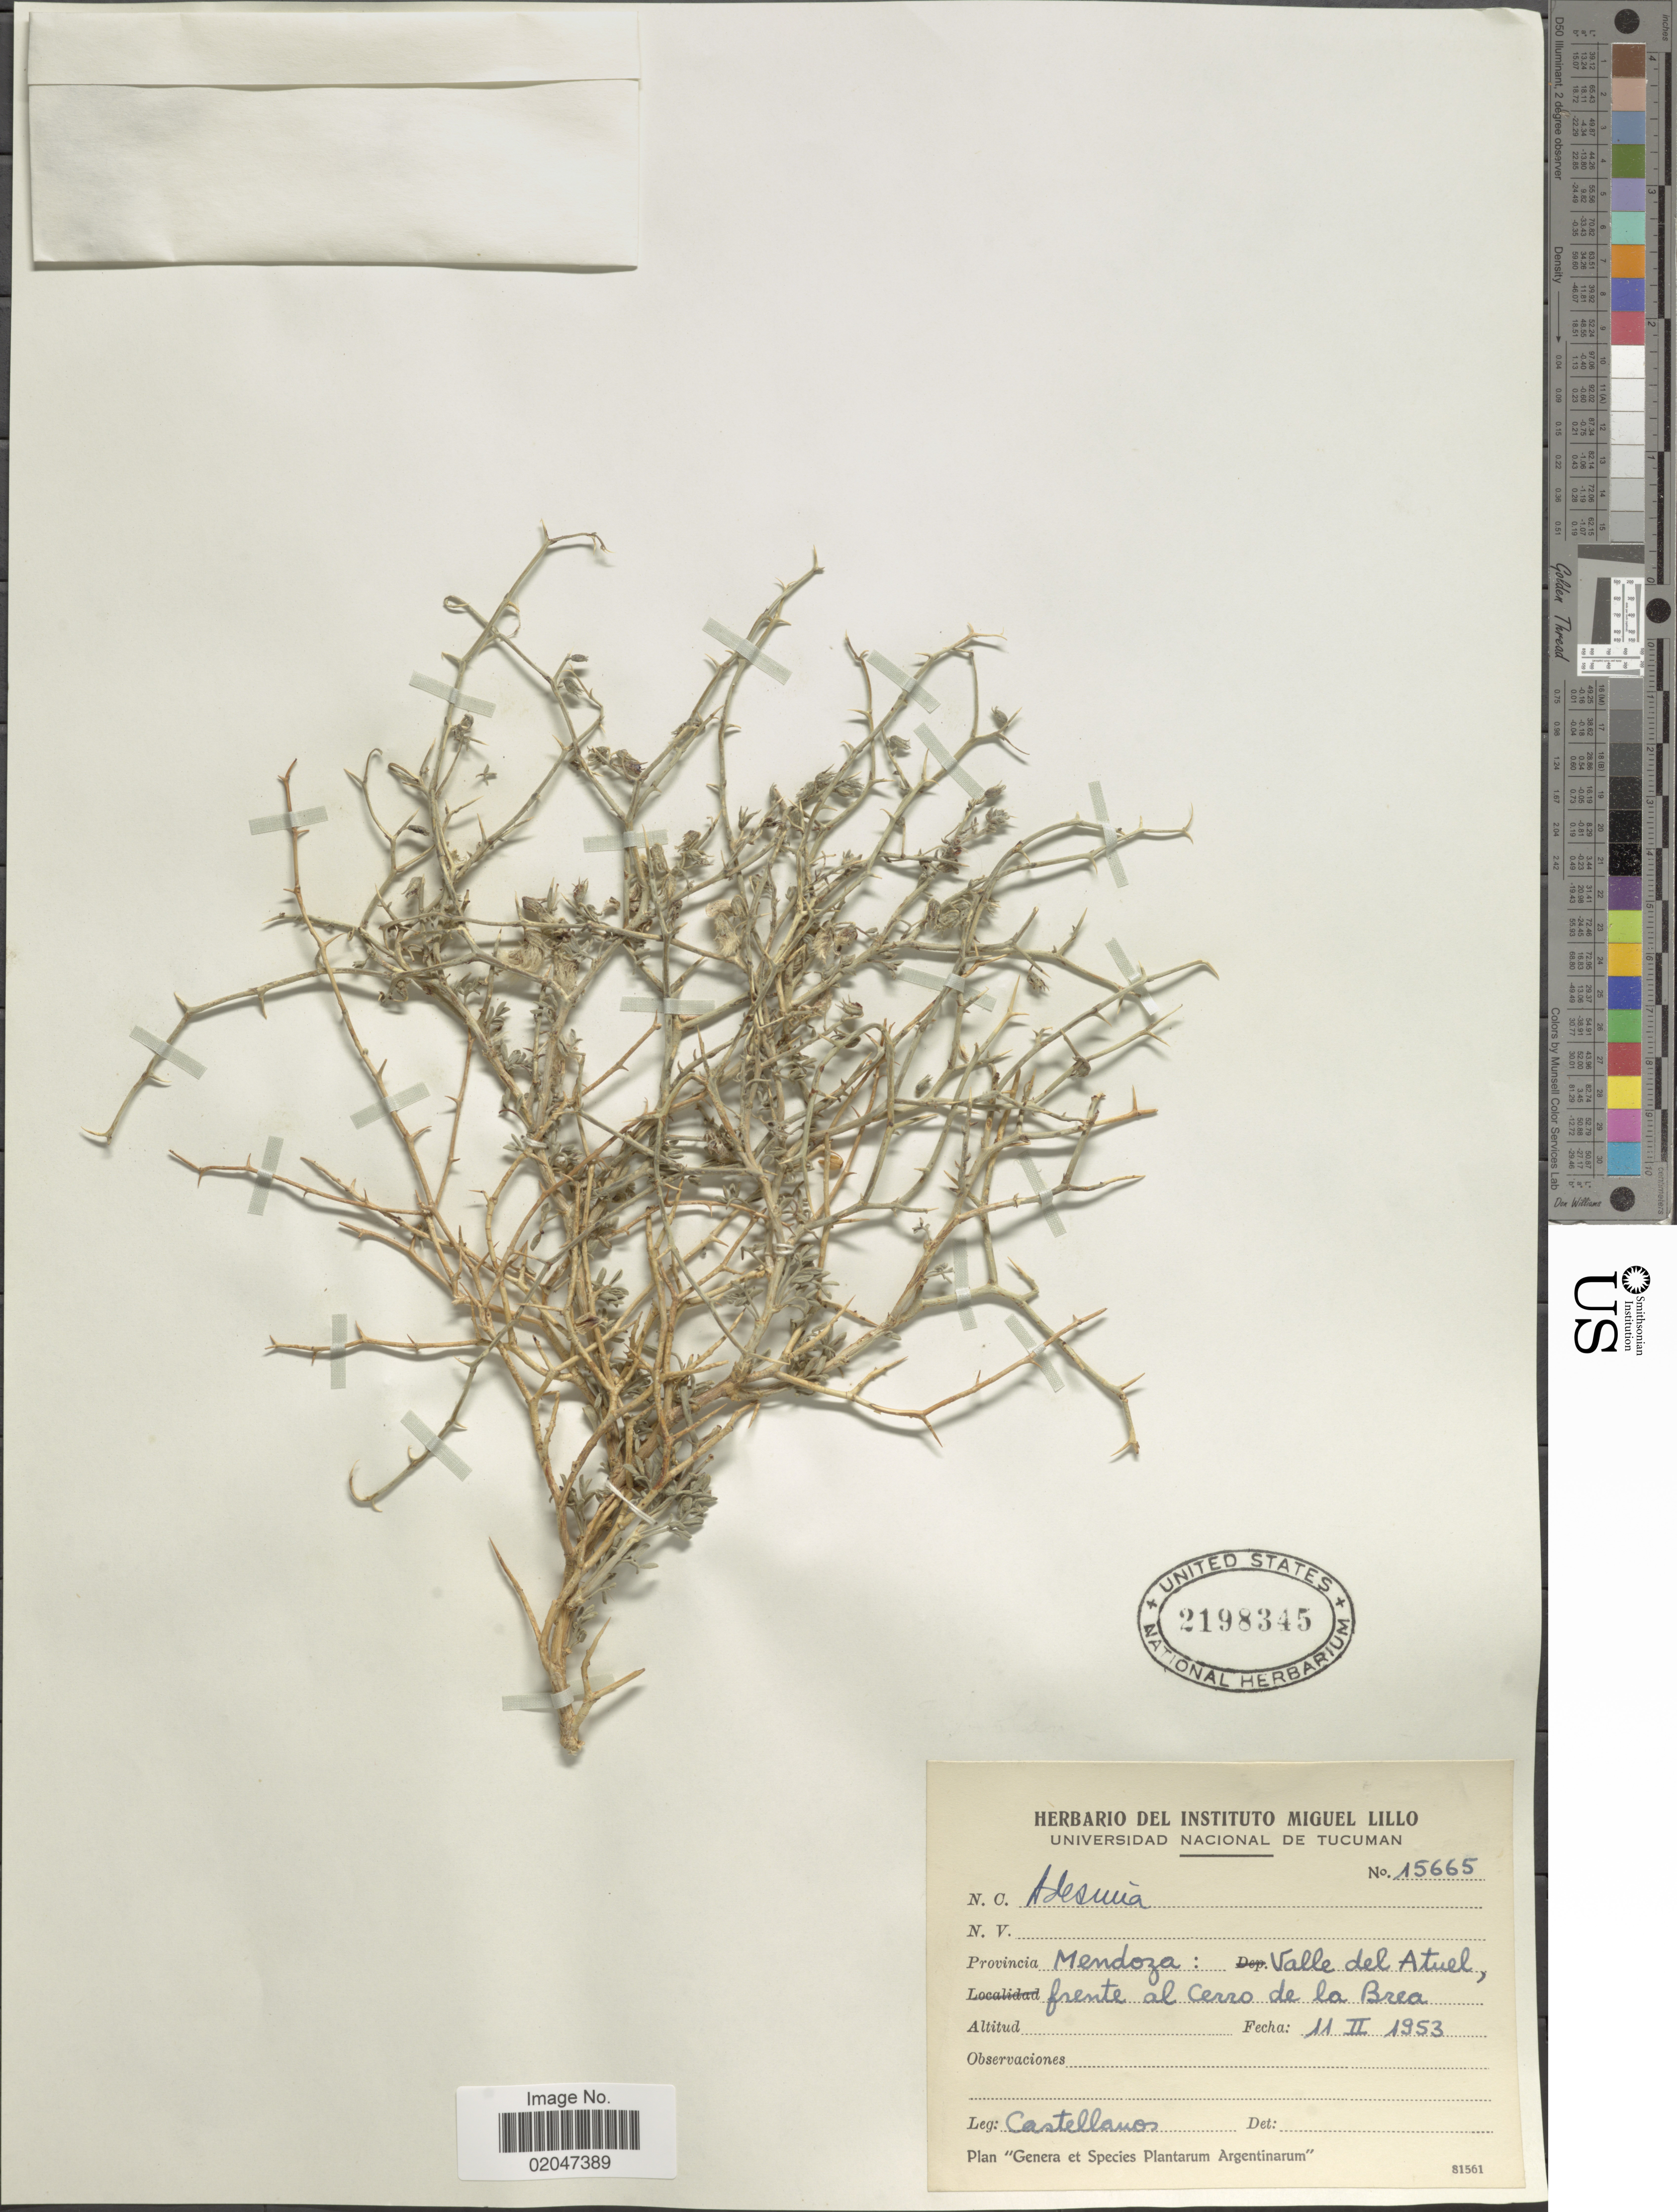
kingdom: Plantae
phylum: Tracheophyta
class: Magnoliopsida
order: Fabales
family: Fabaceae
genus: Adesmia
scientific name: Adesmia sp.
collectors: -- Castellanos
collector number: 15665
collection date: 1953-02-11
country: Argentina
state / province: Mendoza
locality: Valle del Atuel, frente al Cerro de la Breza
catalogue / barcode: US 2198345